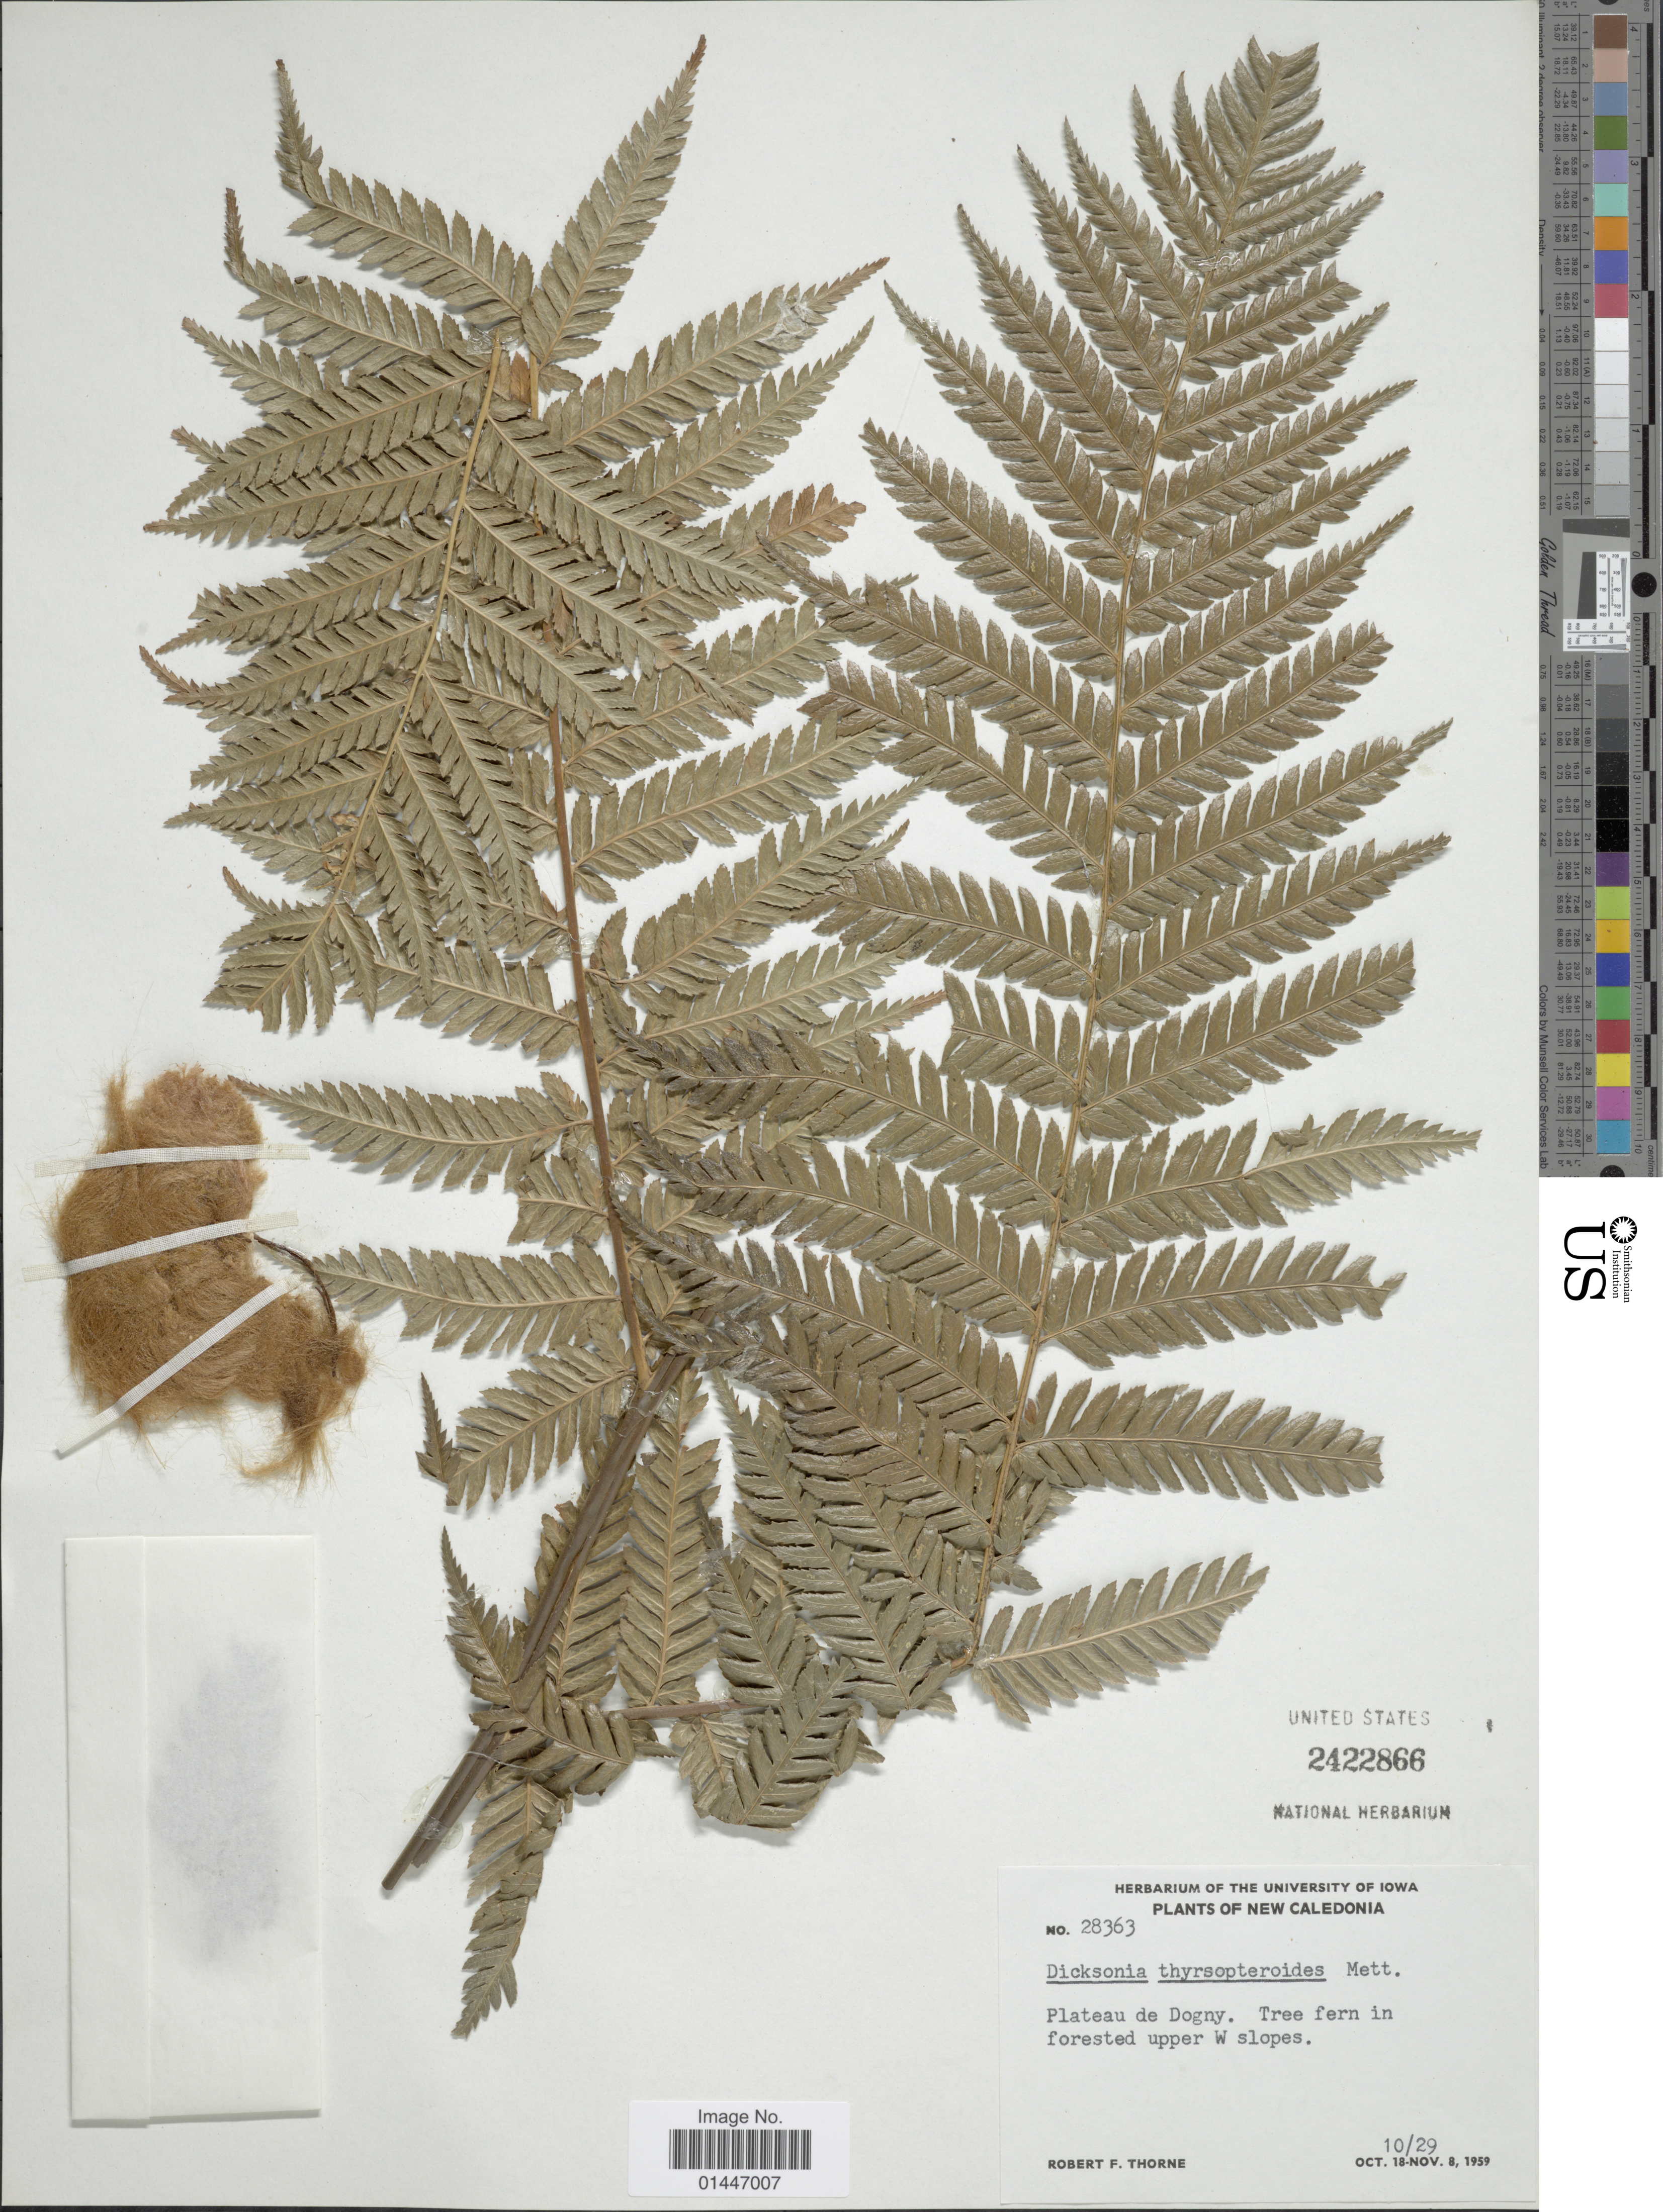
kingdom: Plantae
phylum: Tracheophyta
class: Polypodiopsida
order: Cyatheales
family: Dicksoniaceae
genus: Dicksonia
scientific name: Dicksonia thyrsopteroides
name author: Mett.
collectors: R. F. Thorne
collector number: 28363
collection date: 1959-10-29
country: New Caledonia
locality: Plateau in Dogny.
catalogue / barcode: US 2422866